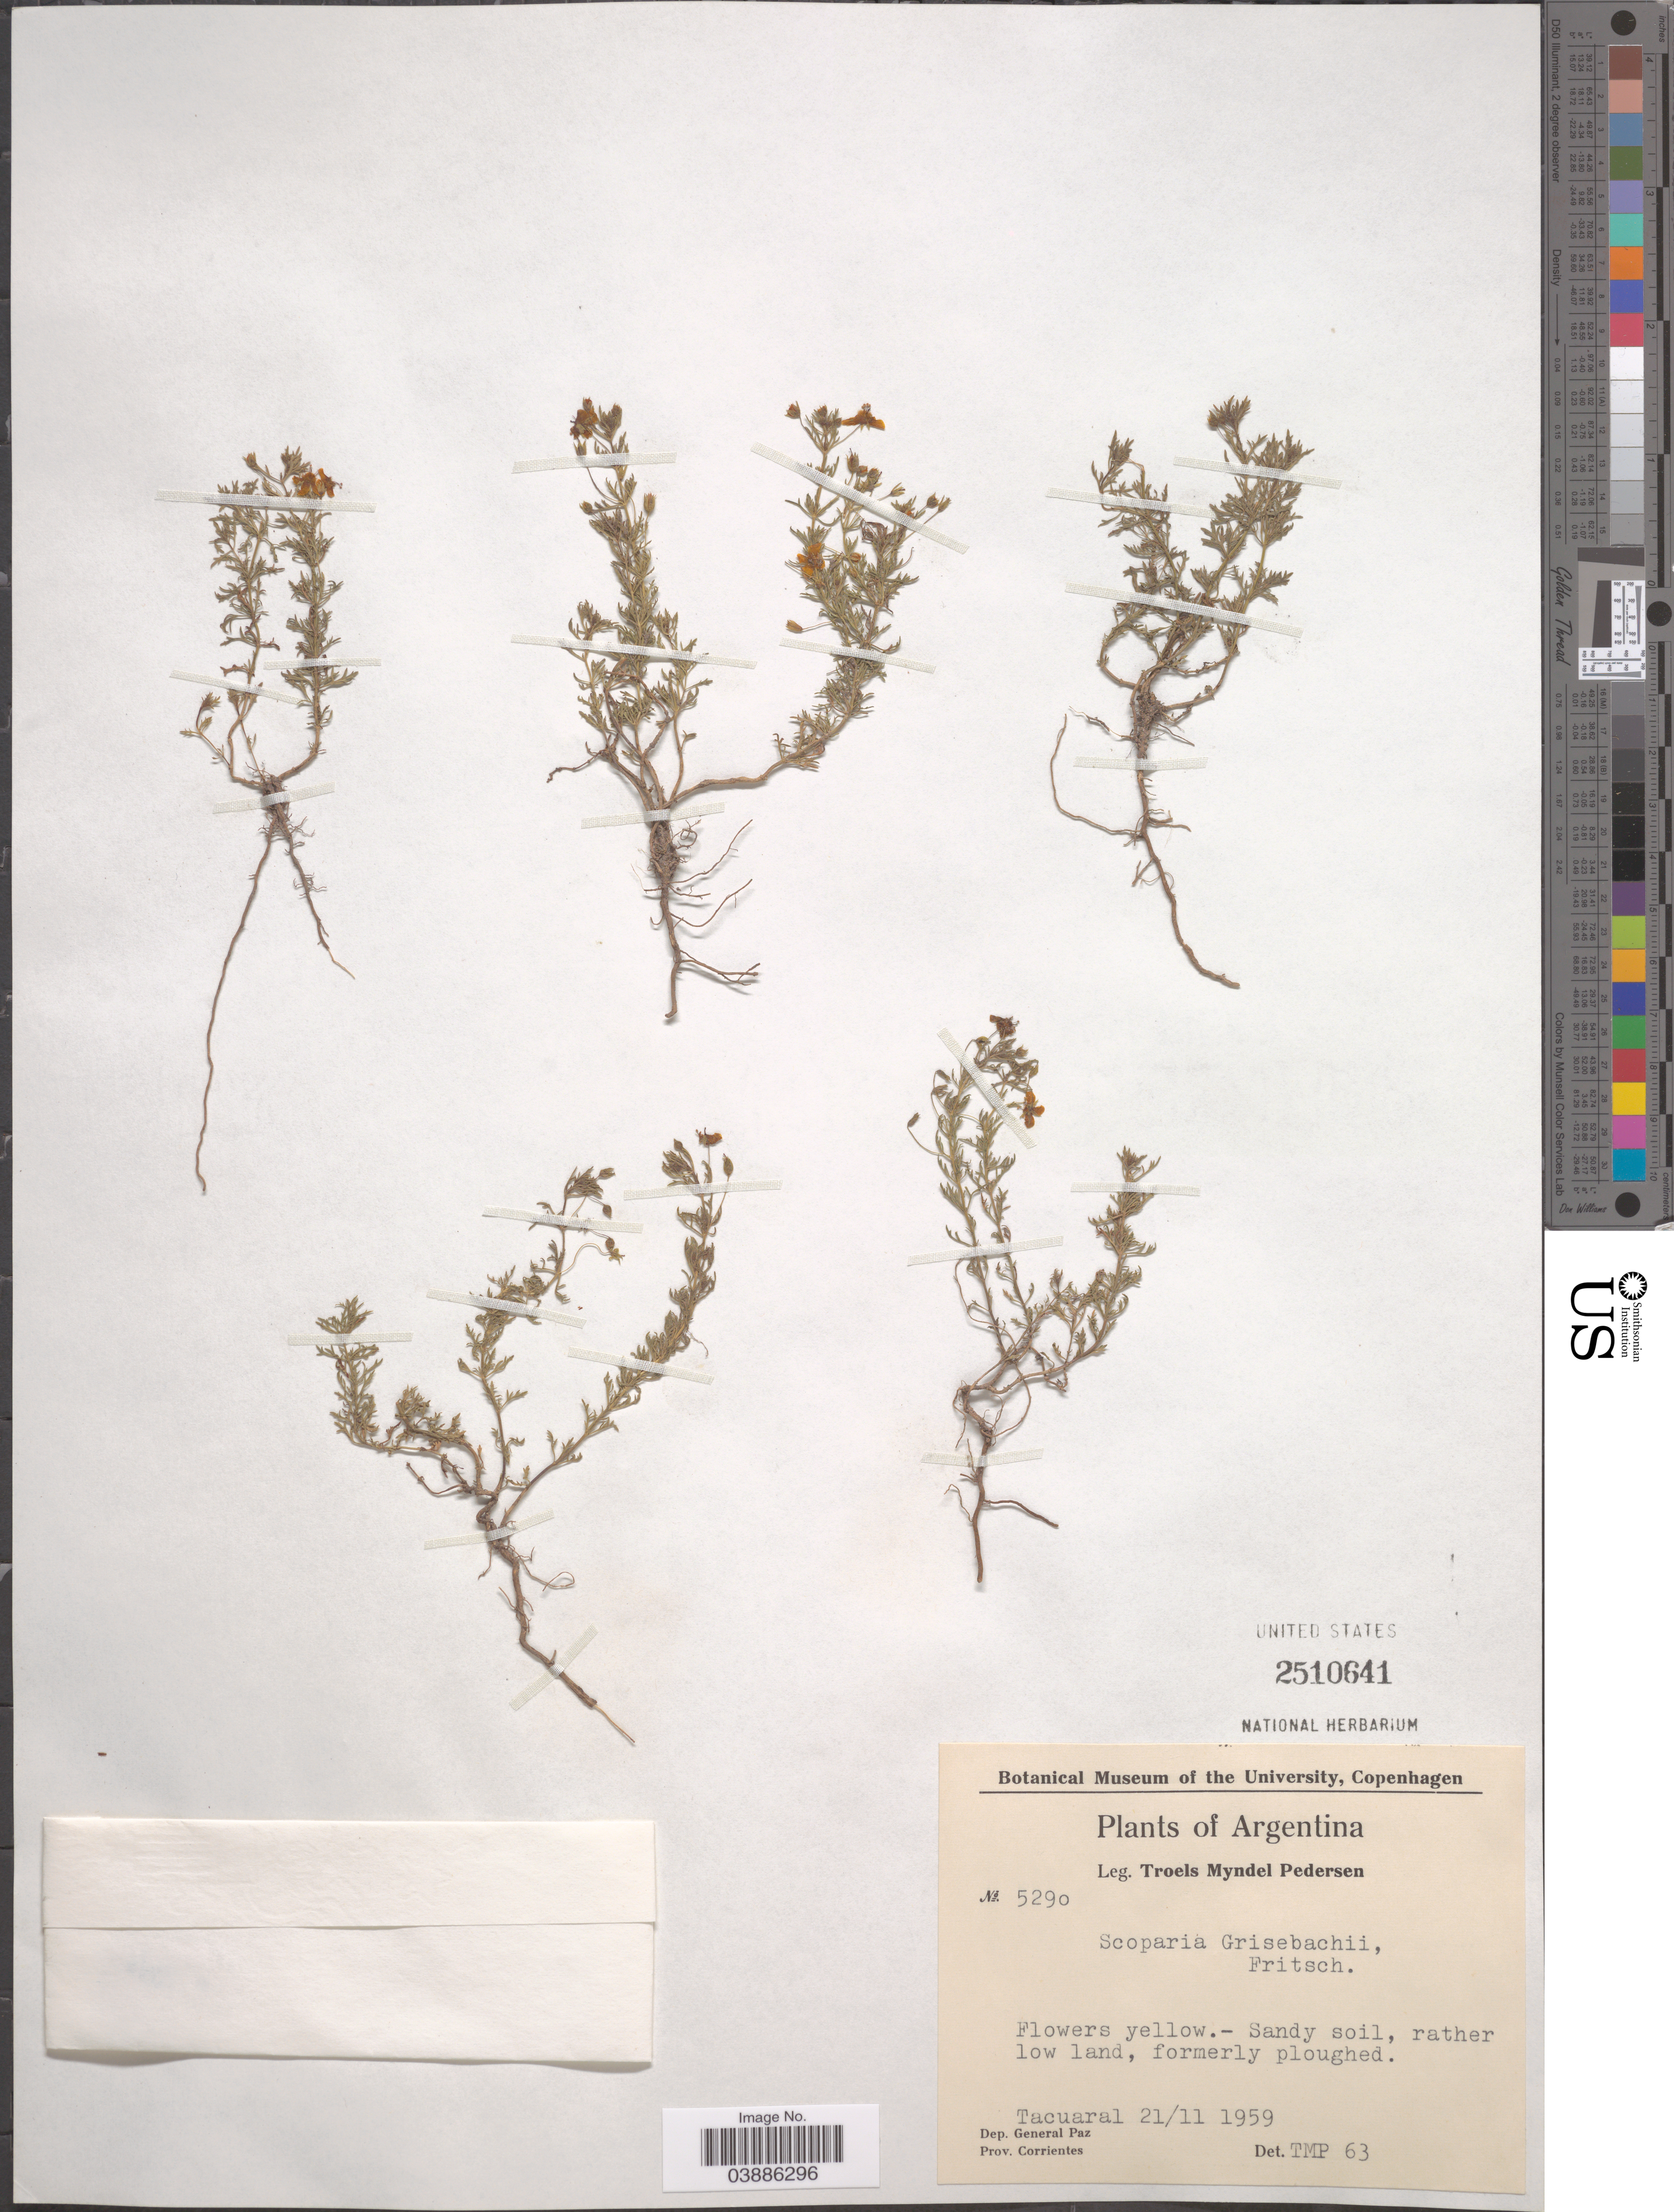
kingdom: Plantae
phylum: Tracheophyta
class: Magnoliopsida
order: Lamiales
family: Plantaginaceae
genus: Scoparia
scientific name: Scoparia grisebachii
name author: Fritsch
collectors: T. Pederson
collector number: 5290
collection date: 1959-11-21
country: Argentina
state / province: Corrientes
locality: Tacuaral. Dep. General Paz.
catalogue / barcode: US 2510641